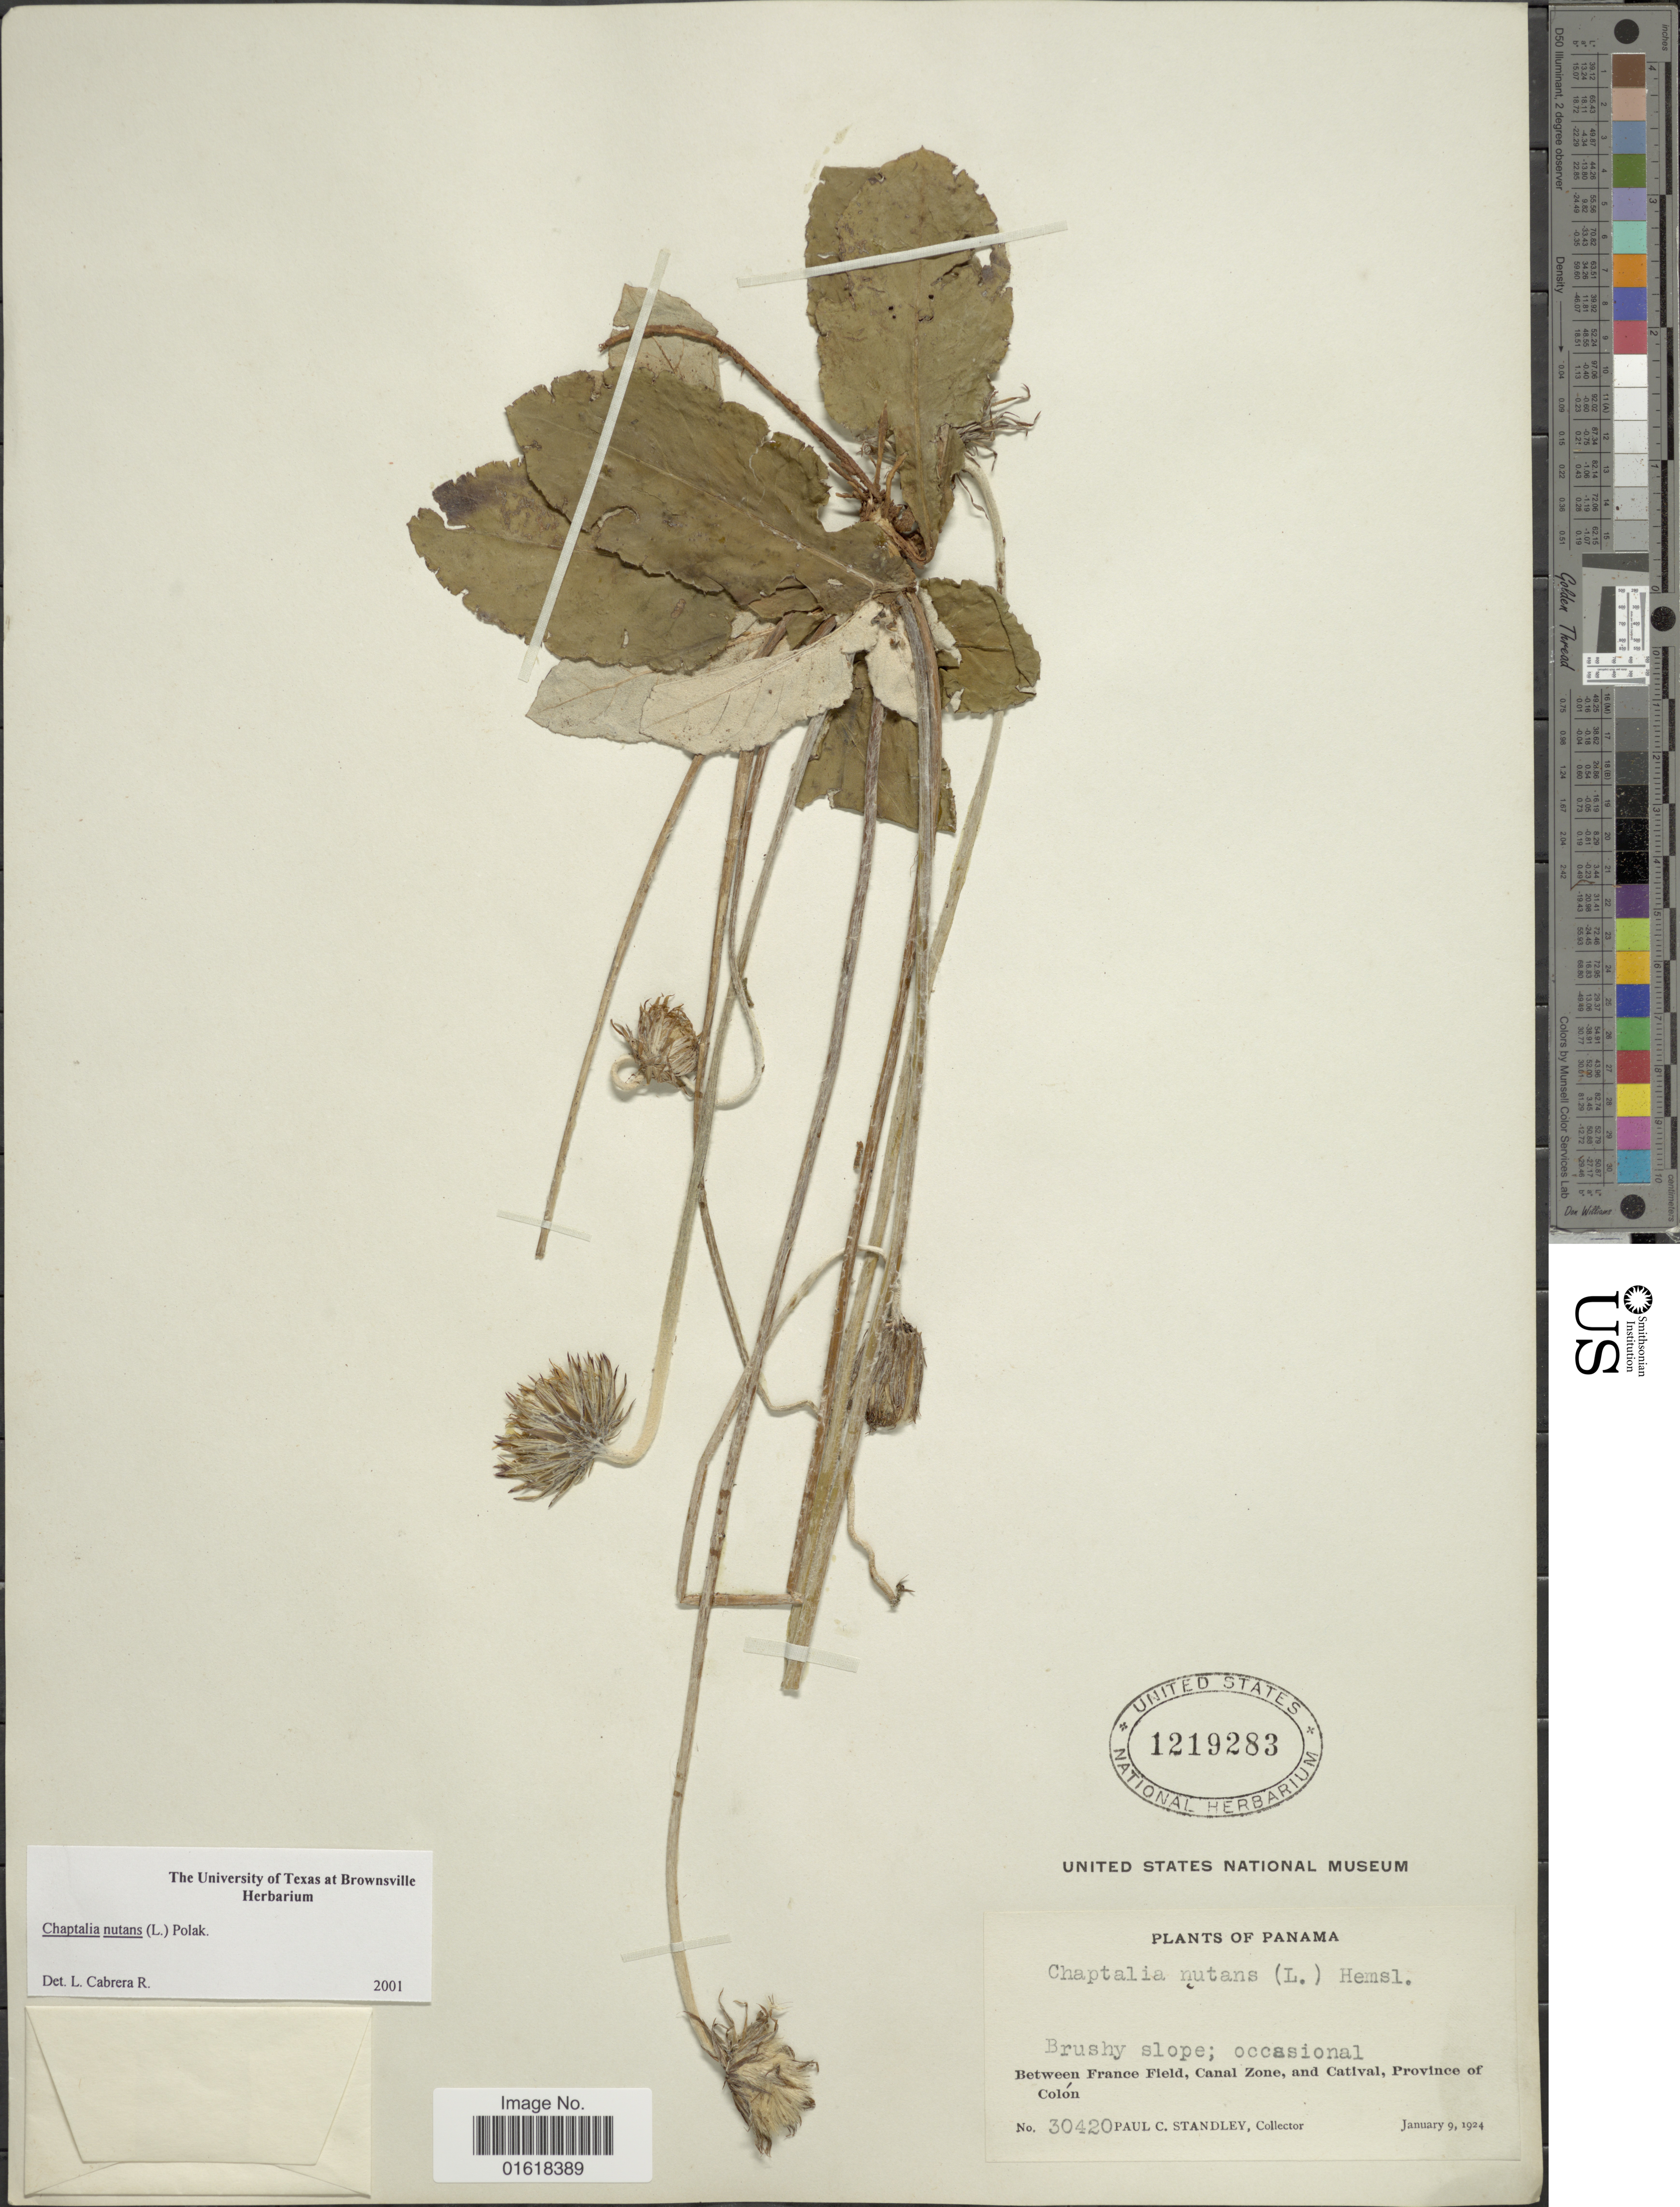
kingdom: Plantae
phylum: Tracheophyta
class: Magnoliopsida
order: Asterales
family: Asteraceae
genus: Chaptalia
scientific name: Chaptalia nutans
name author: (L.) Pol.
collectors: P. C. Standley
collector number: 30420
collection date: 1924-01-09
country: Panama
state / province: Colón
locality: Between France Field, Canal Zone, and Catival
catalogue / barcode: US 1219283